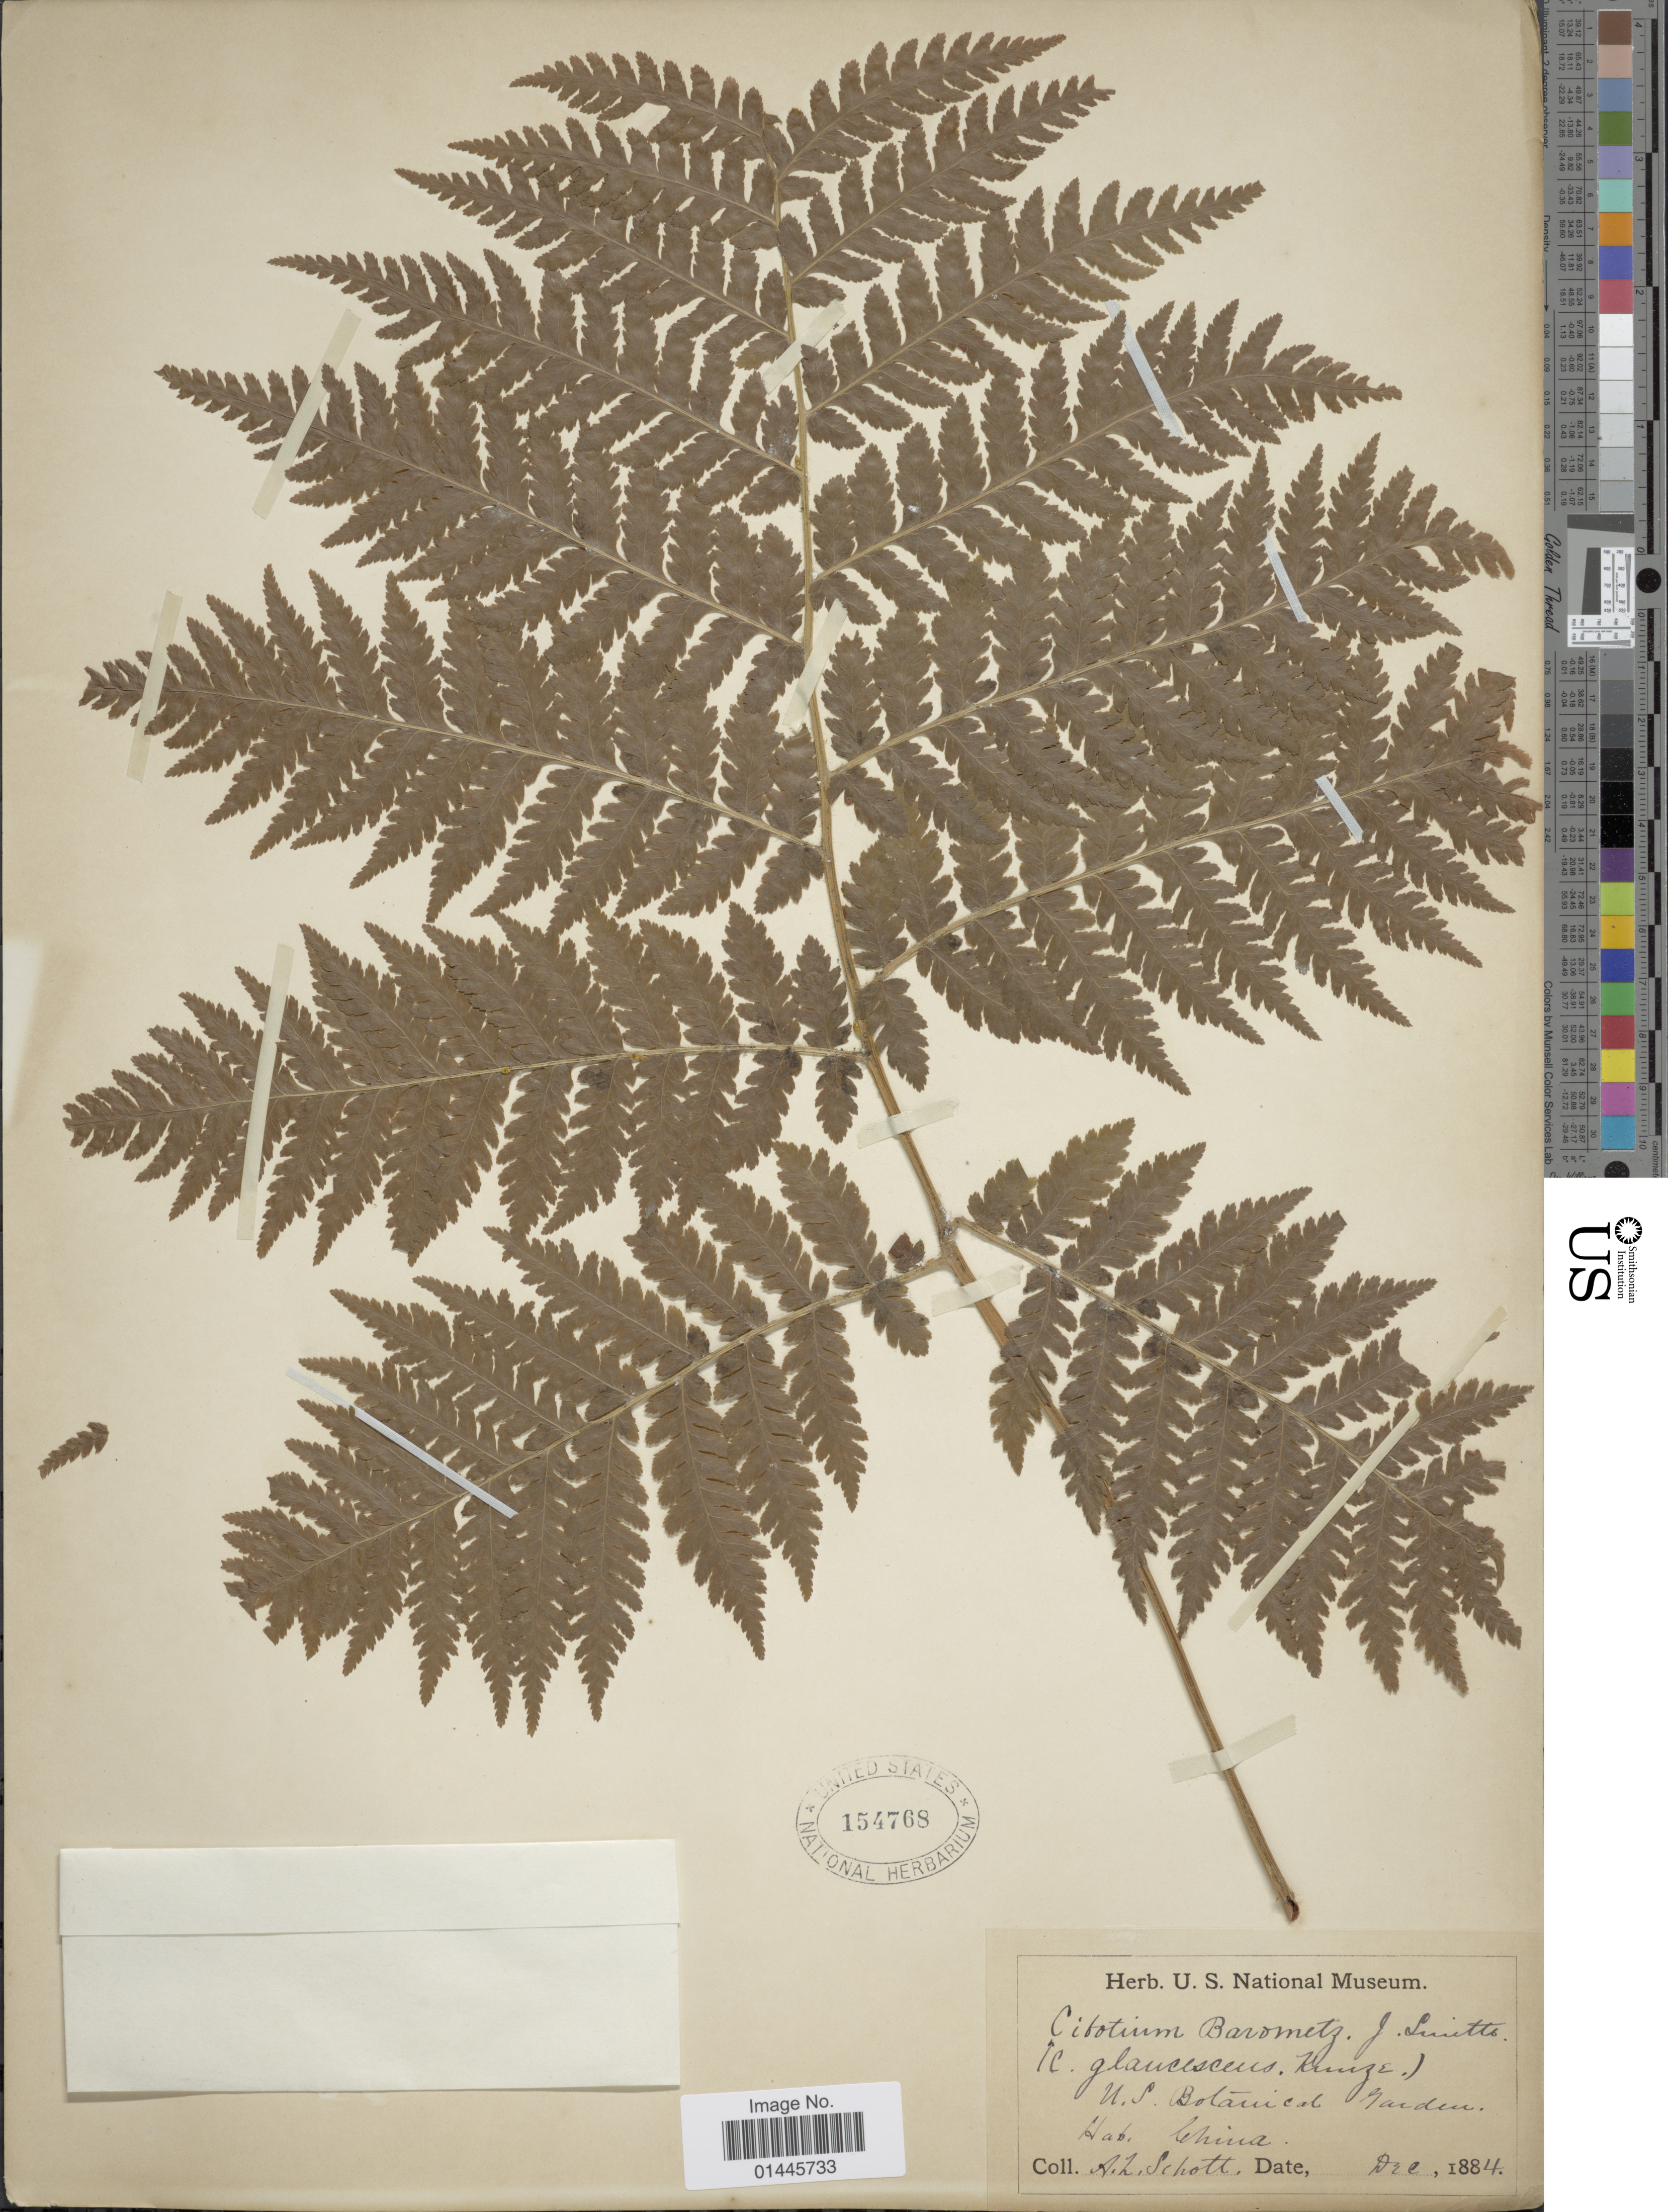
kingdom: Plantae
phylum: Tracheophyta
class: Polypodiopsida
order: Cyatheales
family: Cibotiaceae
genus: Cibotium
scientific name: Cibotium barometz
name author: (L.) J. Sm.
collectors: A. L. Schott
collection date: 1884-12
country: United States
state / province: District of Columbia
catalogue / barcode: US 154768